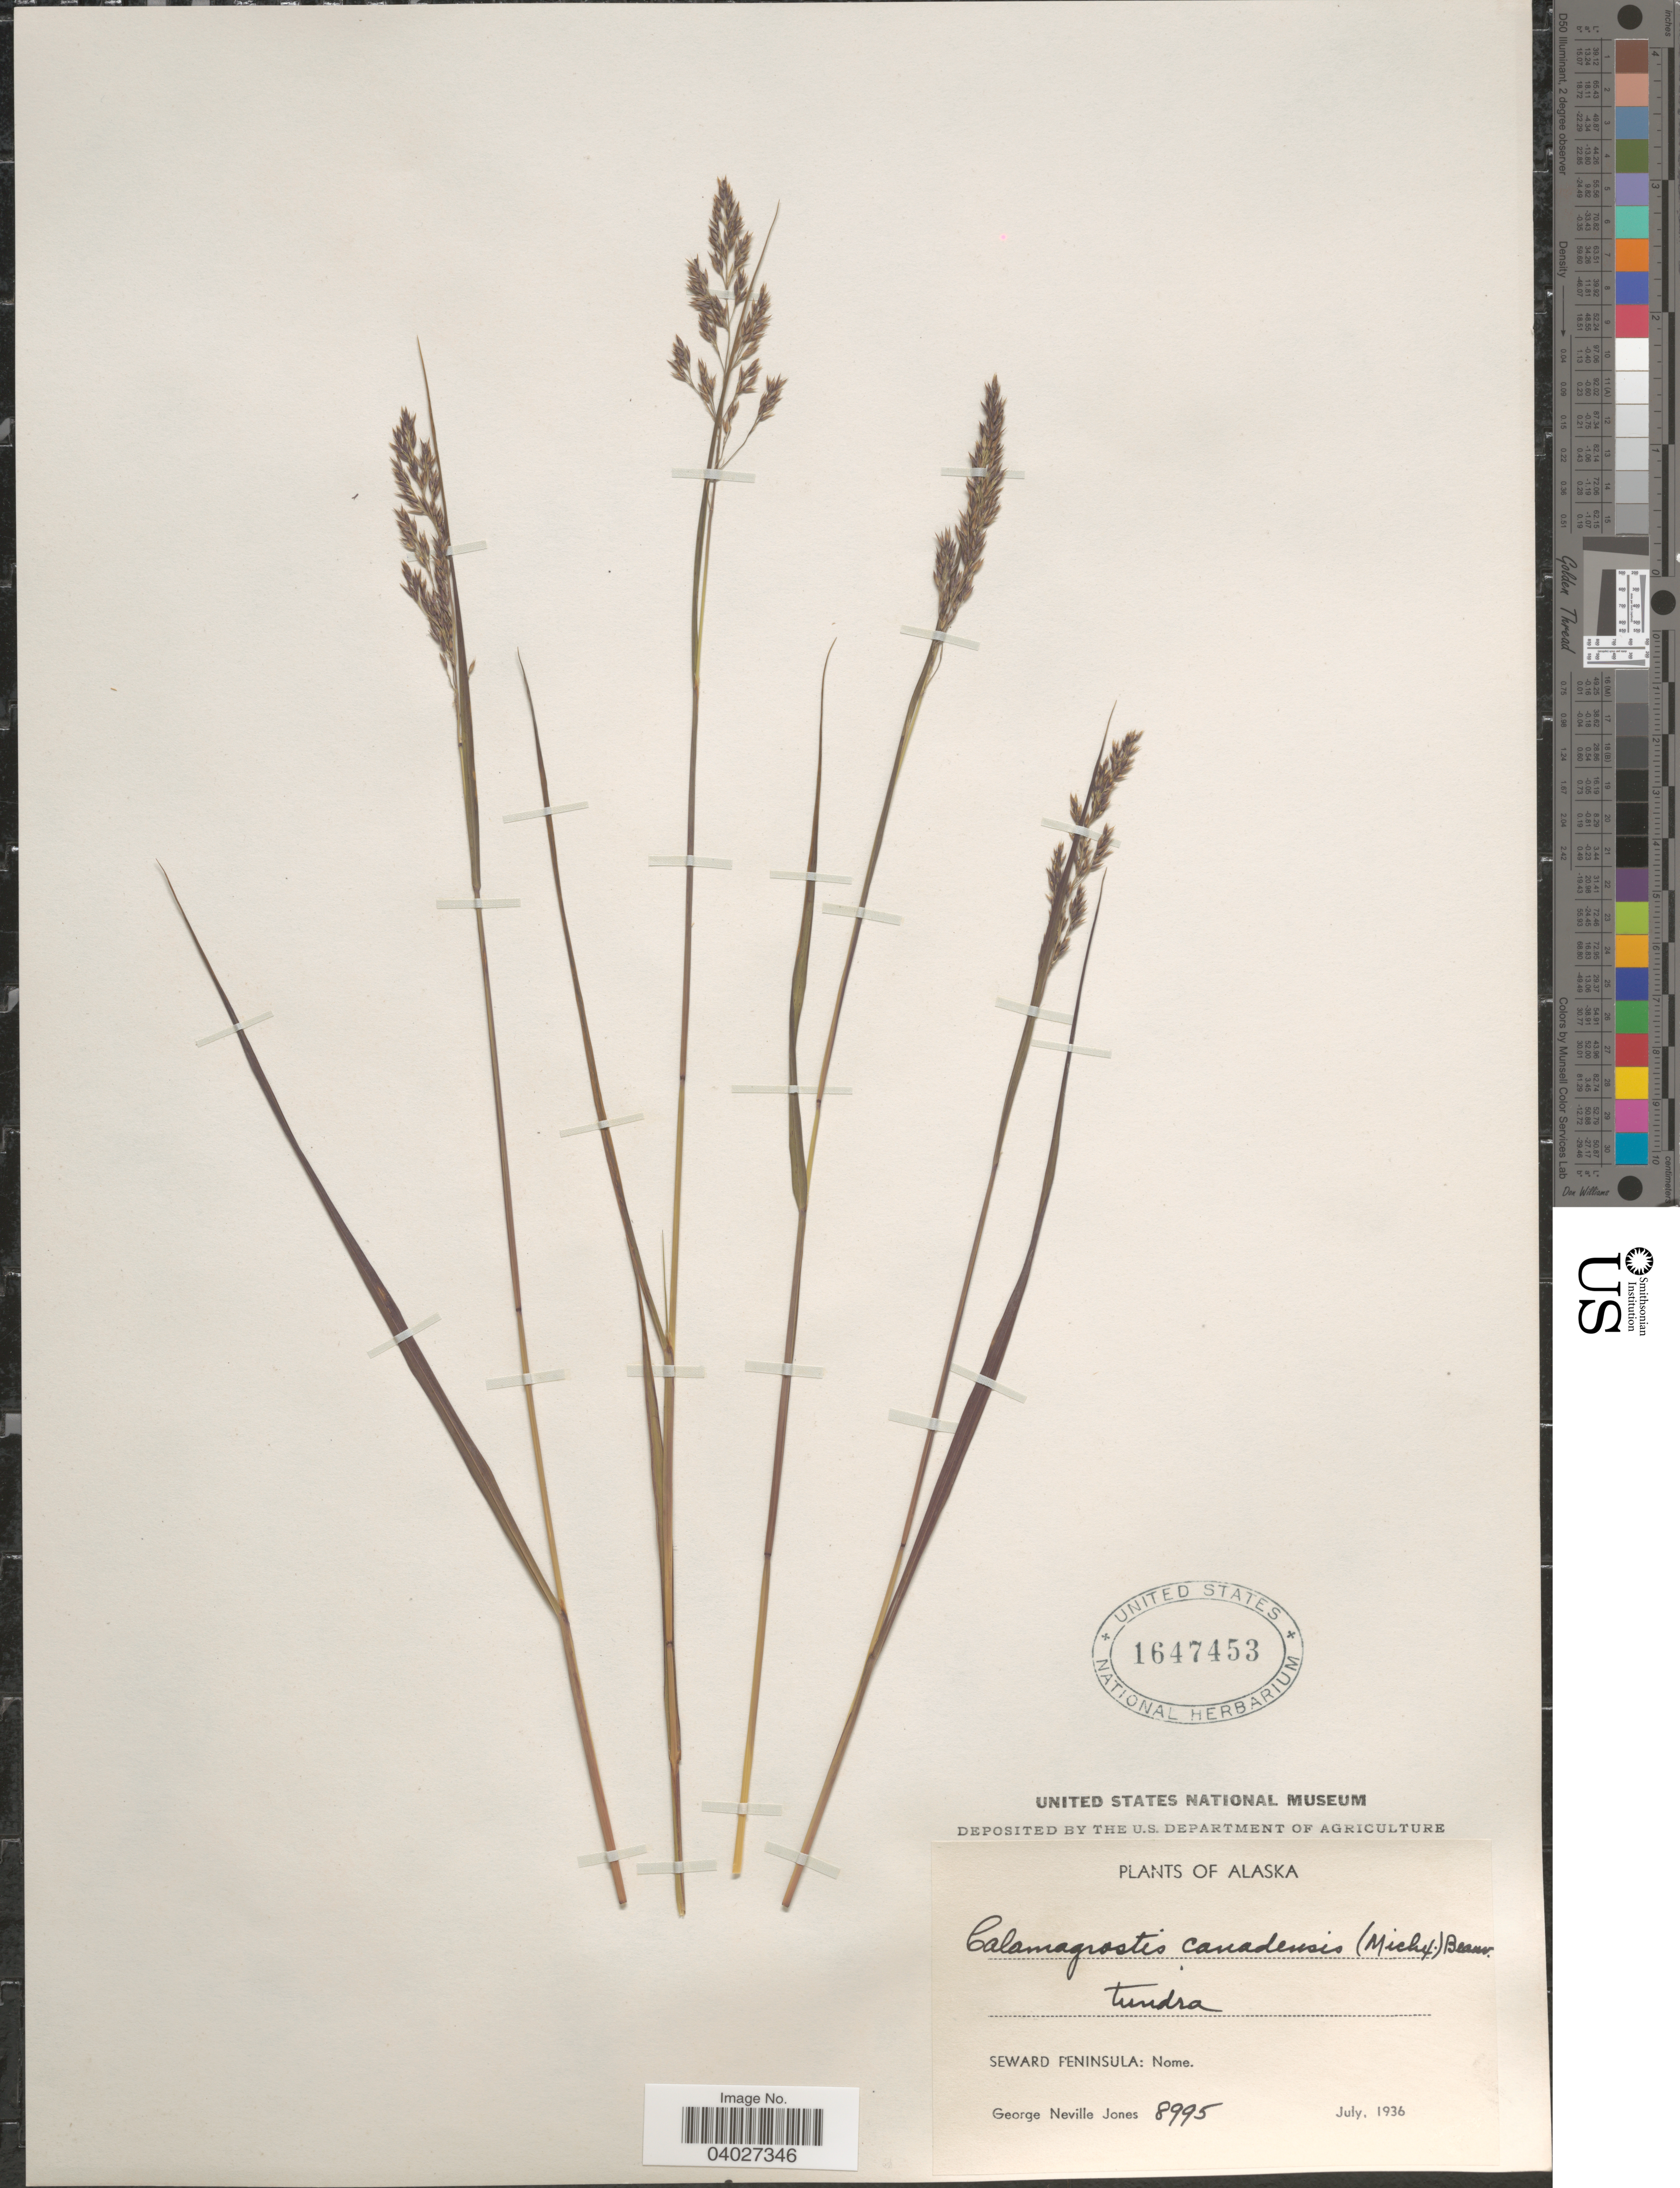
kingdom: Plantae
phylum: Tracheophyta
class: Liliopsida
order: Poales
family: Poaceae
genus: Calamagrostis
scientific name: Calamagrostis canadensis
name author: (Michx.) P. Beauv.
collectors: G. N. Jones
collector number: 8995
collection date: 1936-07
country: United States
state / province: Alaska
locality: Seward Peninsula: Nome.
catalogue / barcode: US 1647453